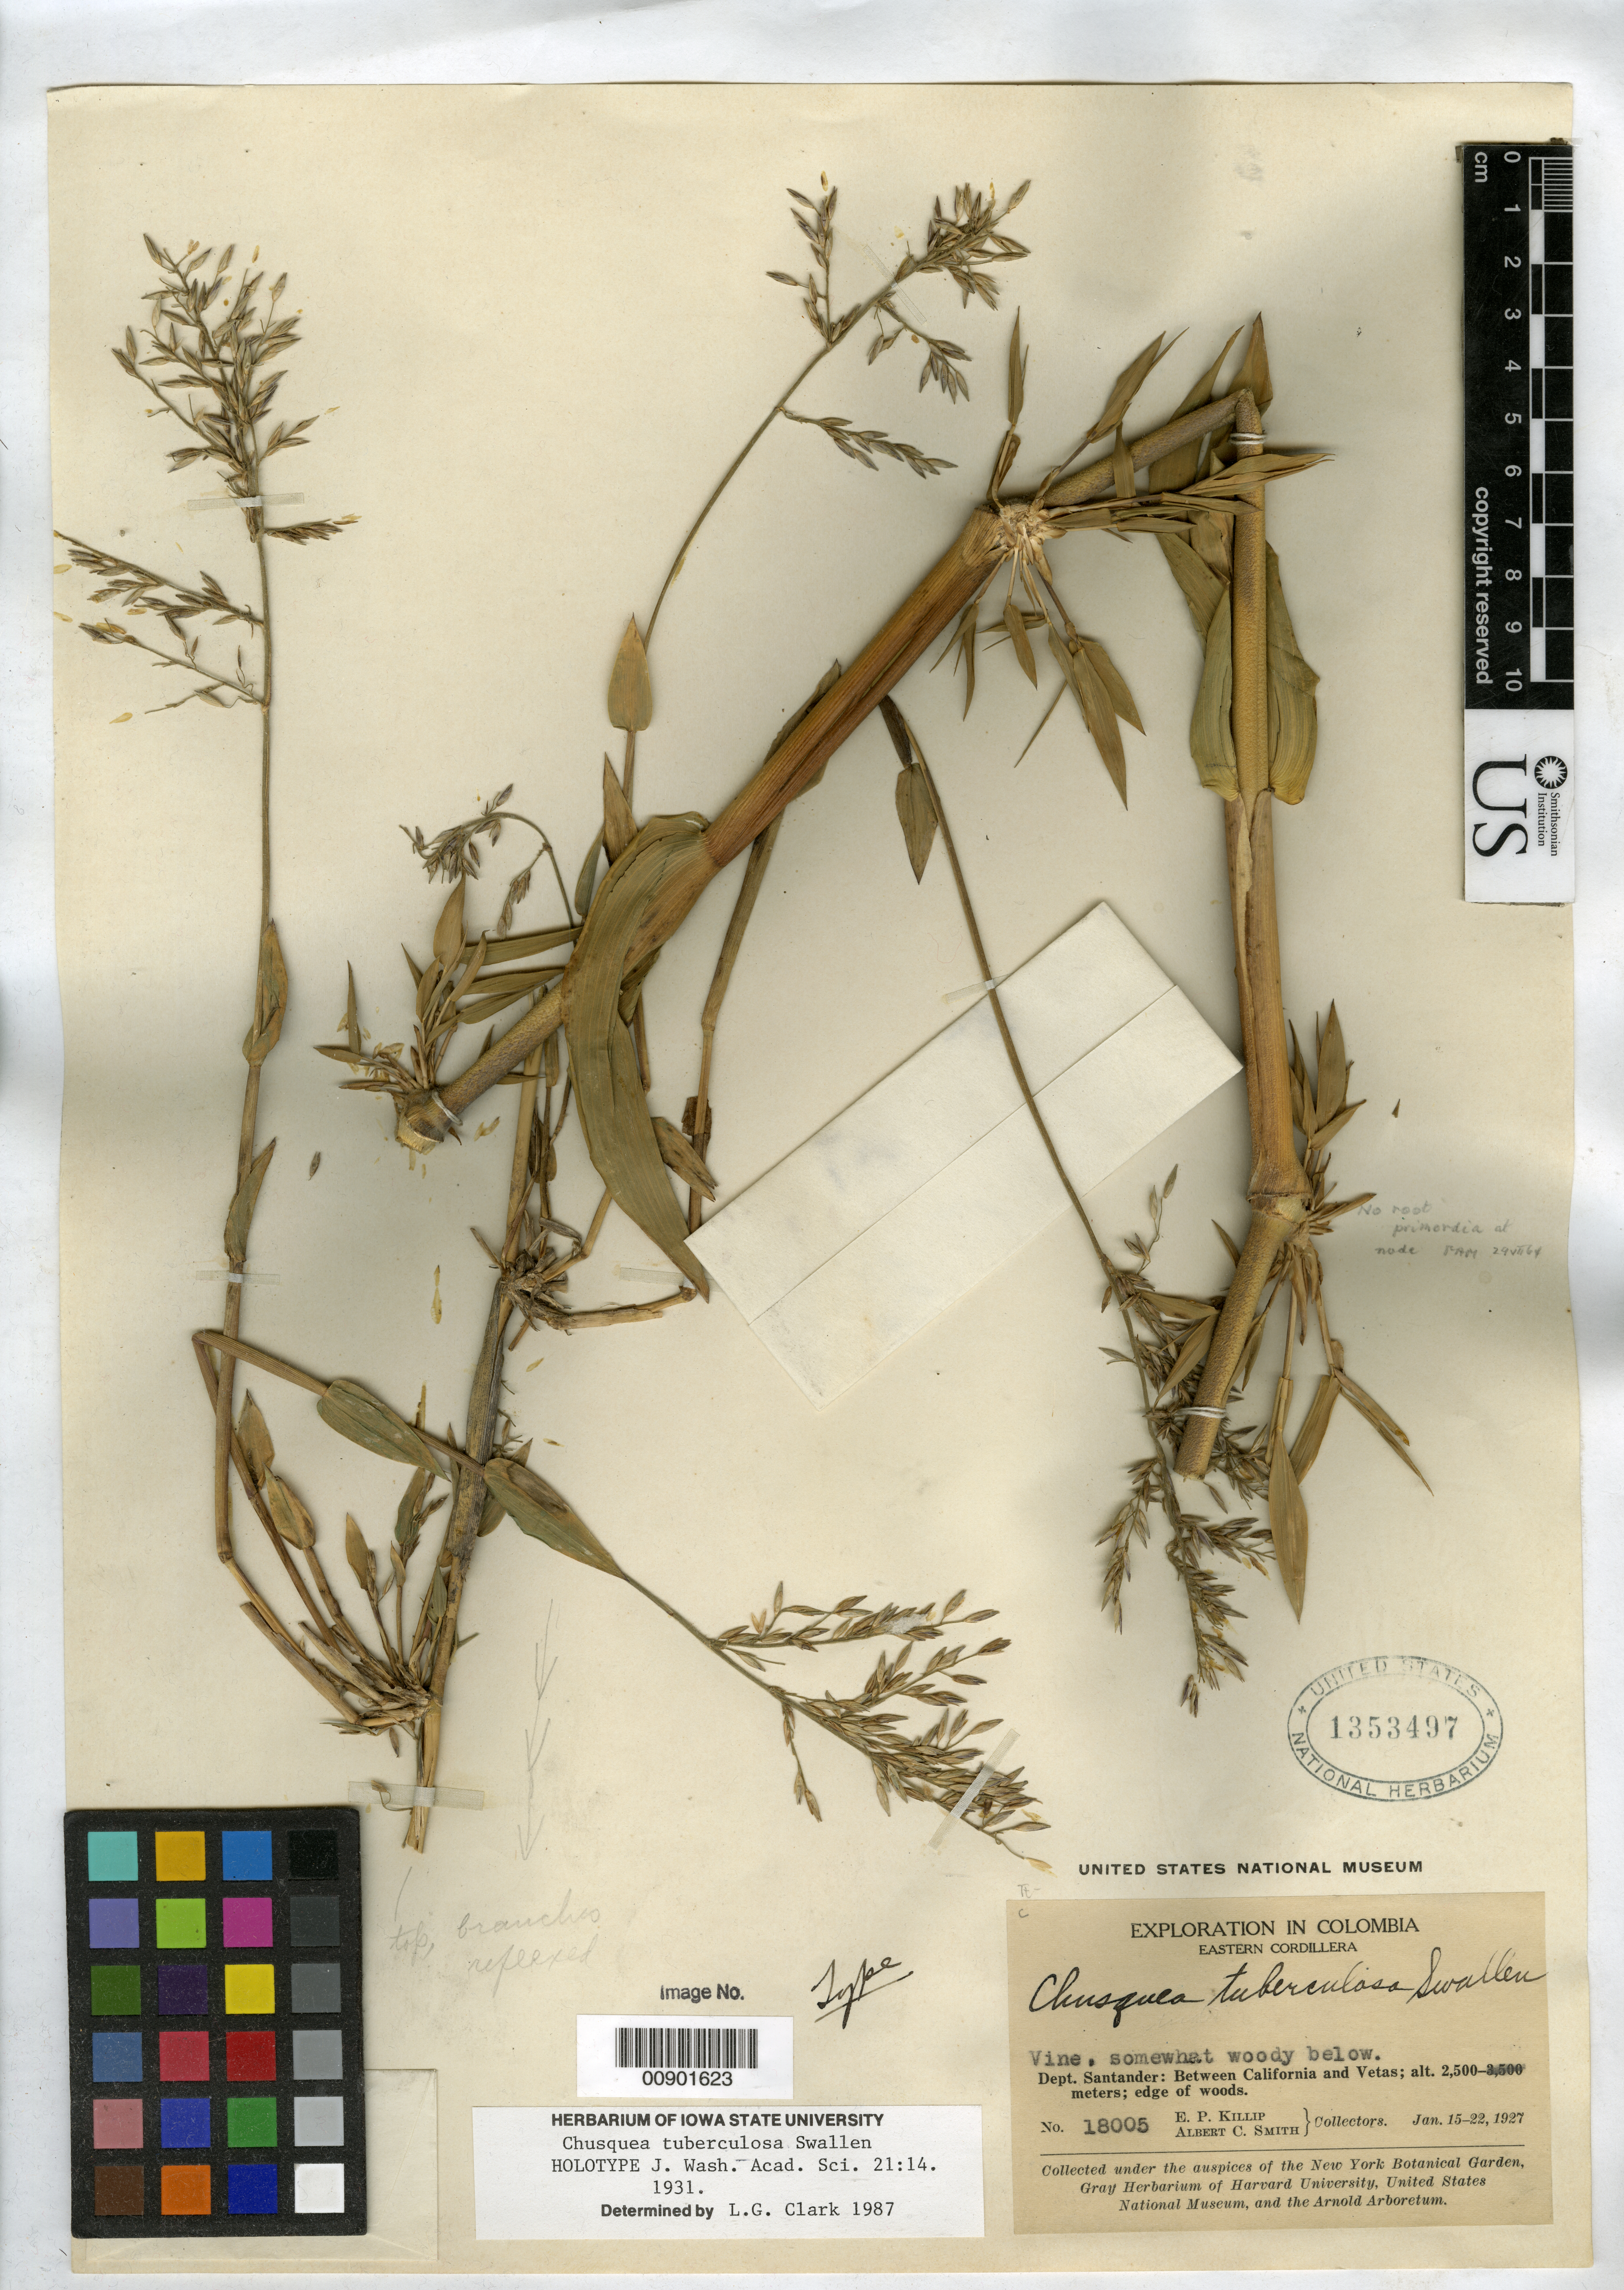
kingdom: Plantae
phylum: Tracheophyta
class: Liliopsida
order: Poales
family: Poaceae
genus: Chusquea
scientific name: Chusquea tuberculosa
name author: Swallen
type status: Holotype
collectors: E. P. Killip & A. C. Smith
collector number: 18005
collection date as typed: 15 Jan 1927 to 22 Jan 1927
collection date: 1927-01-15/1927-01-22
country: Colombia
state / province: Santander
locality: Between California and Vetas.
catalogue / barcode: US 1353497